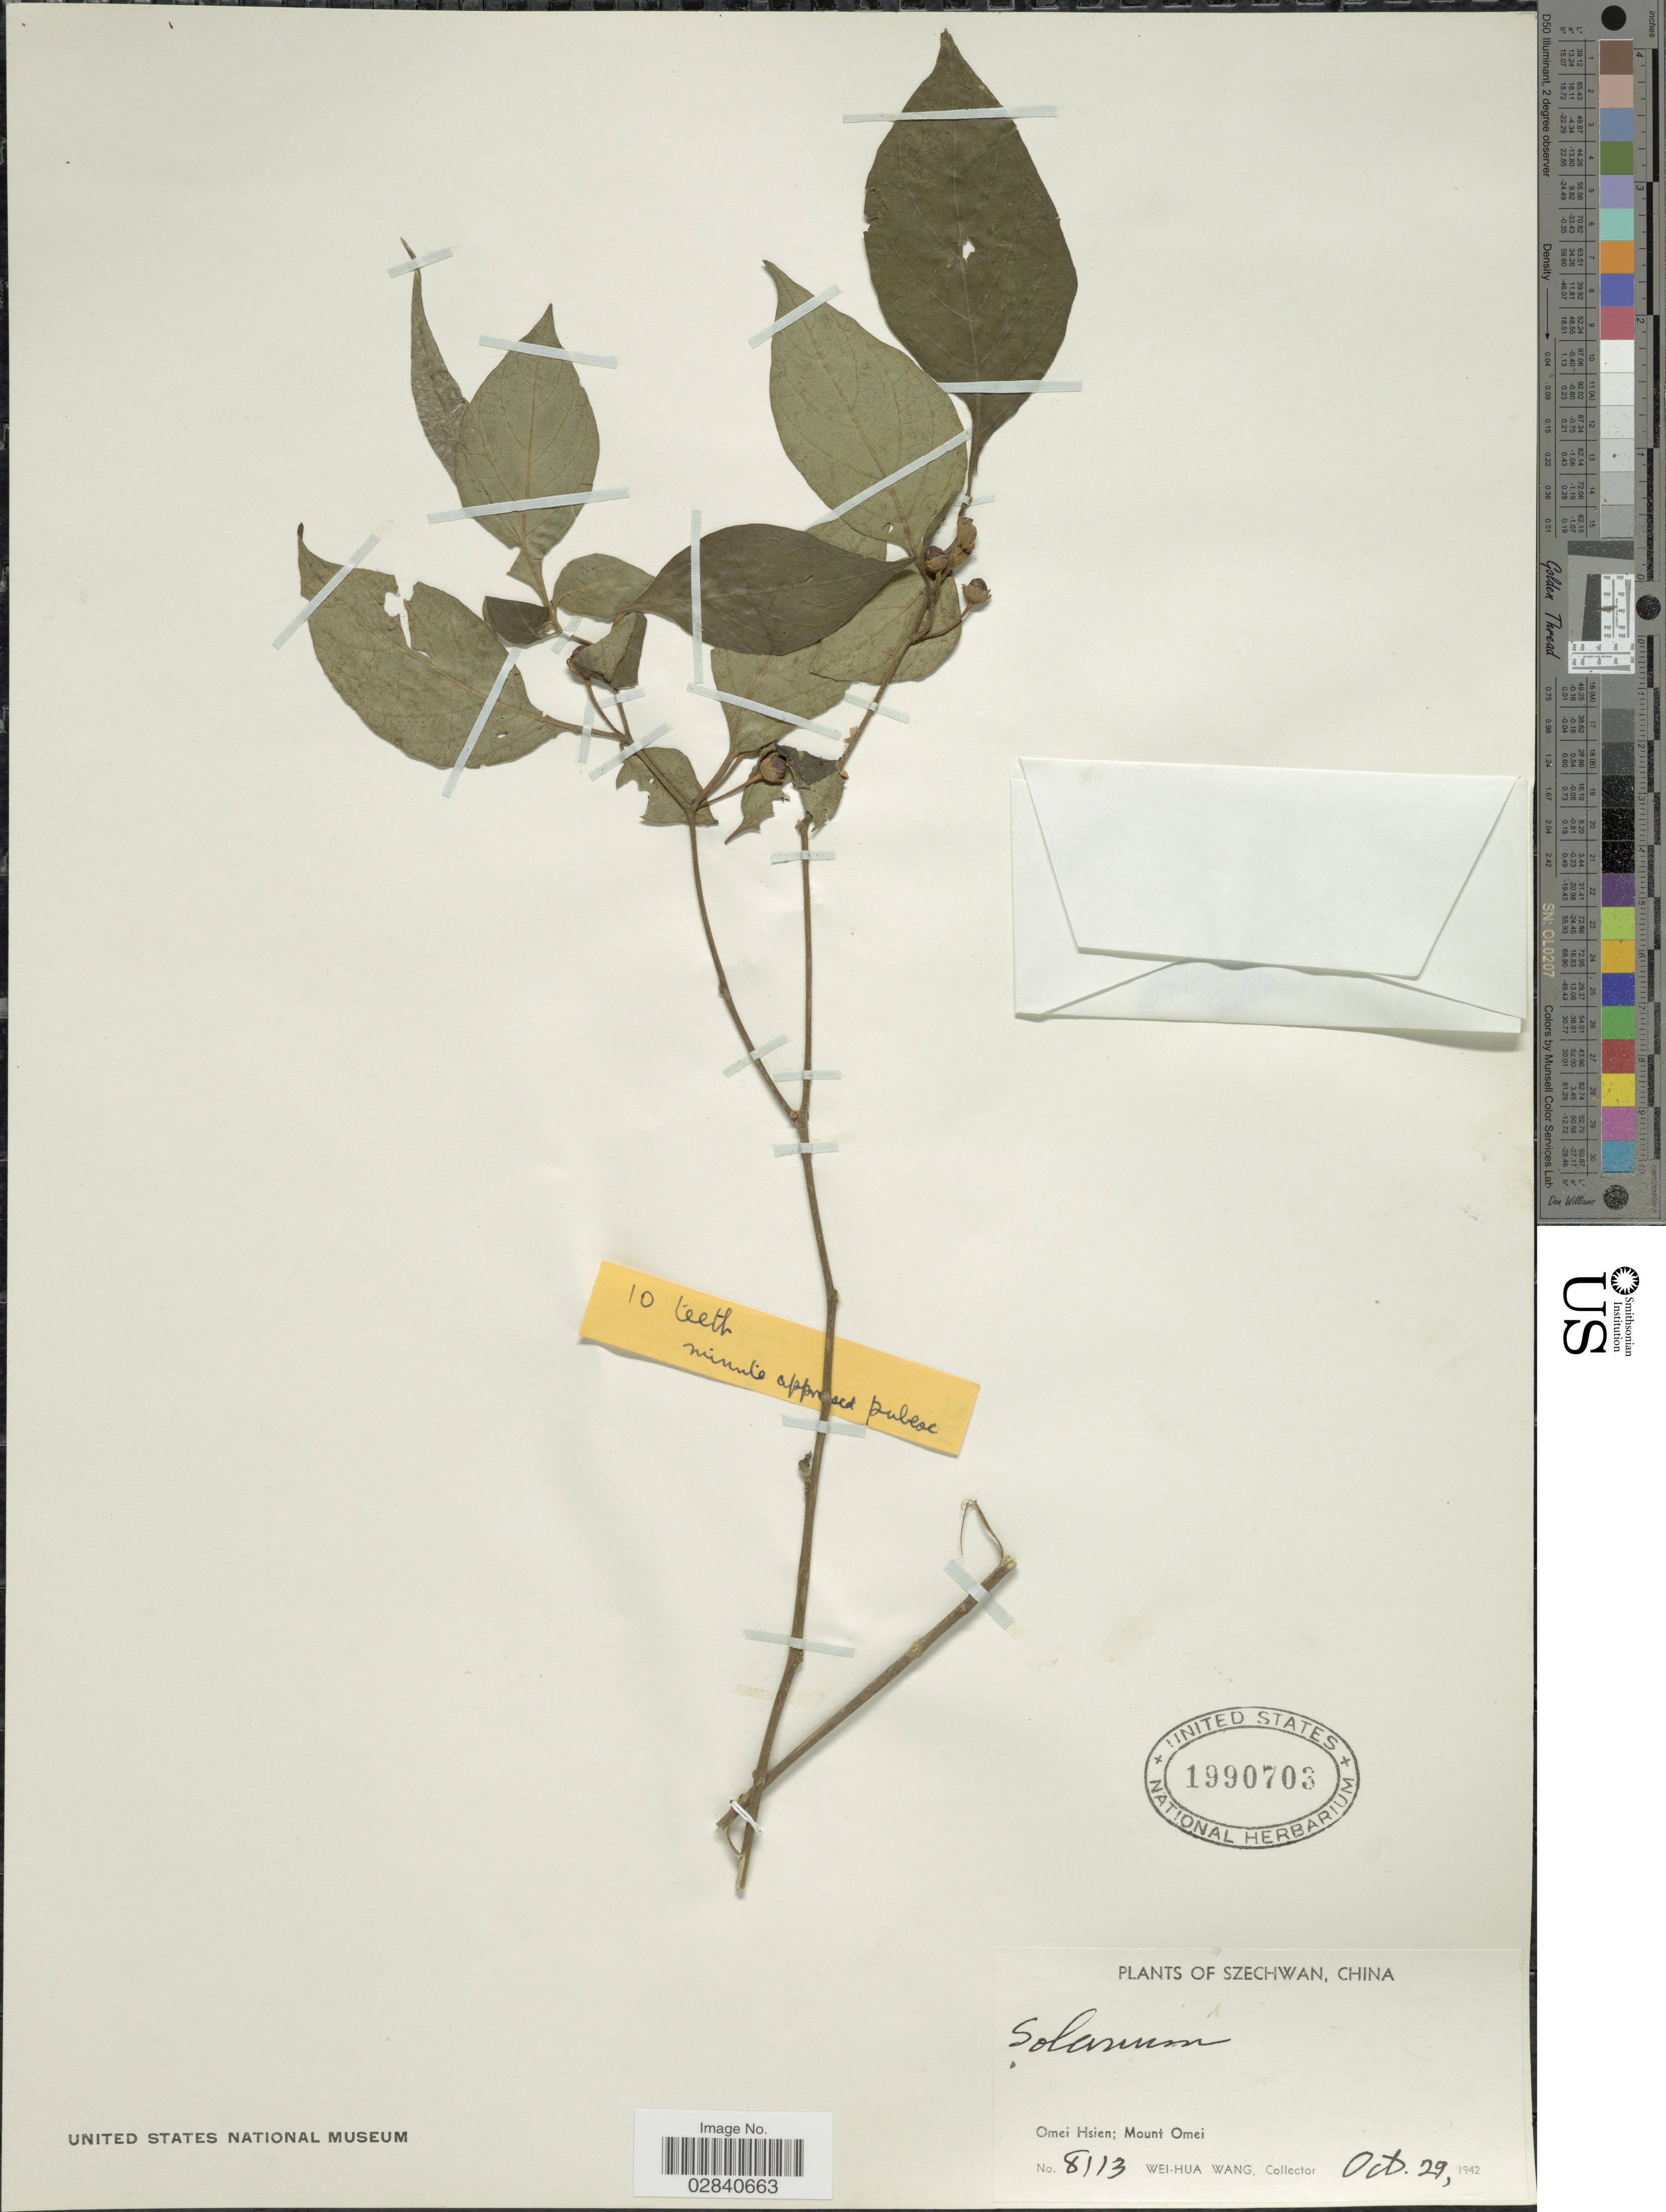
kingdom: Plantae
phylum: Tracheophyta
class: Magnoliopsida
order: Solanales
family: Solanaceae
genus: Lycianthes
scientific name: Lycianthes biflora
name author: (Lour.) Bitter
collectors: W. Wang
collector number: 8113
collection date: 1942-10-29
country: China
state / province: Sichuan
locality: Szechwan. Omei Hsien: Mount Omei.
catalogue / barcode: US 1990703